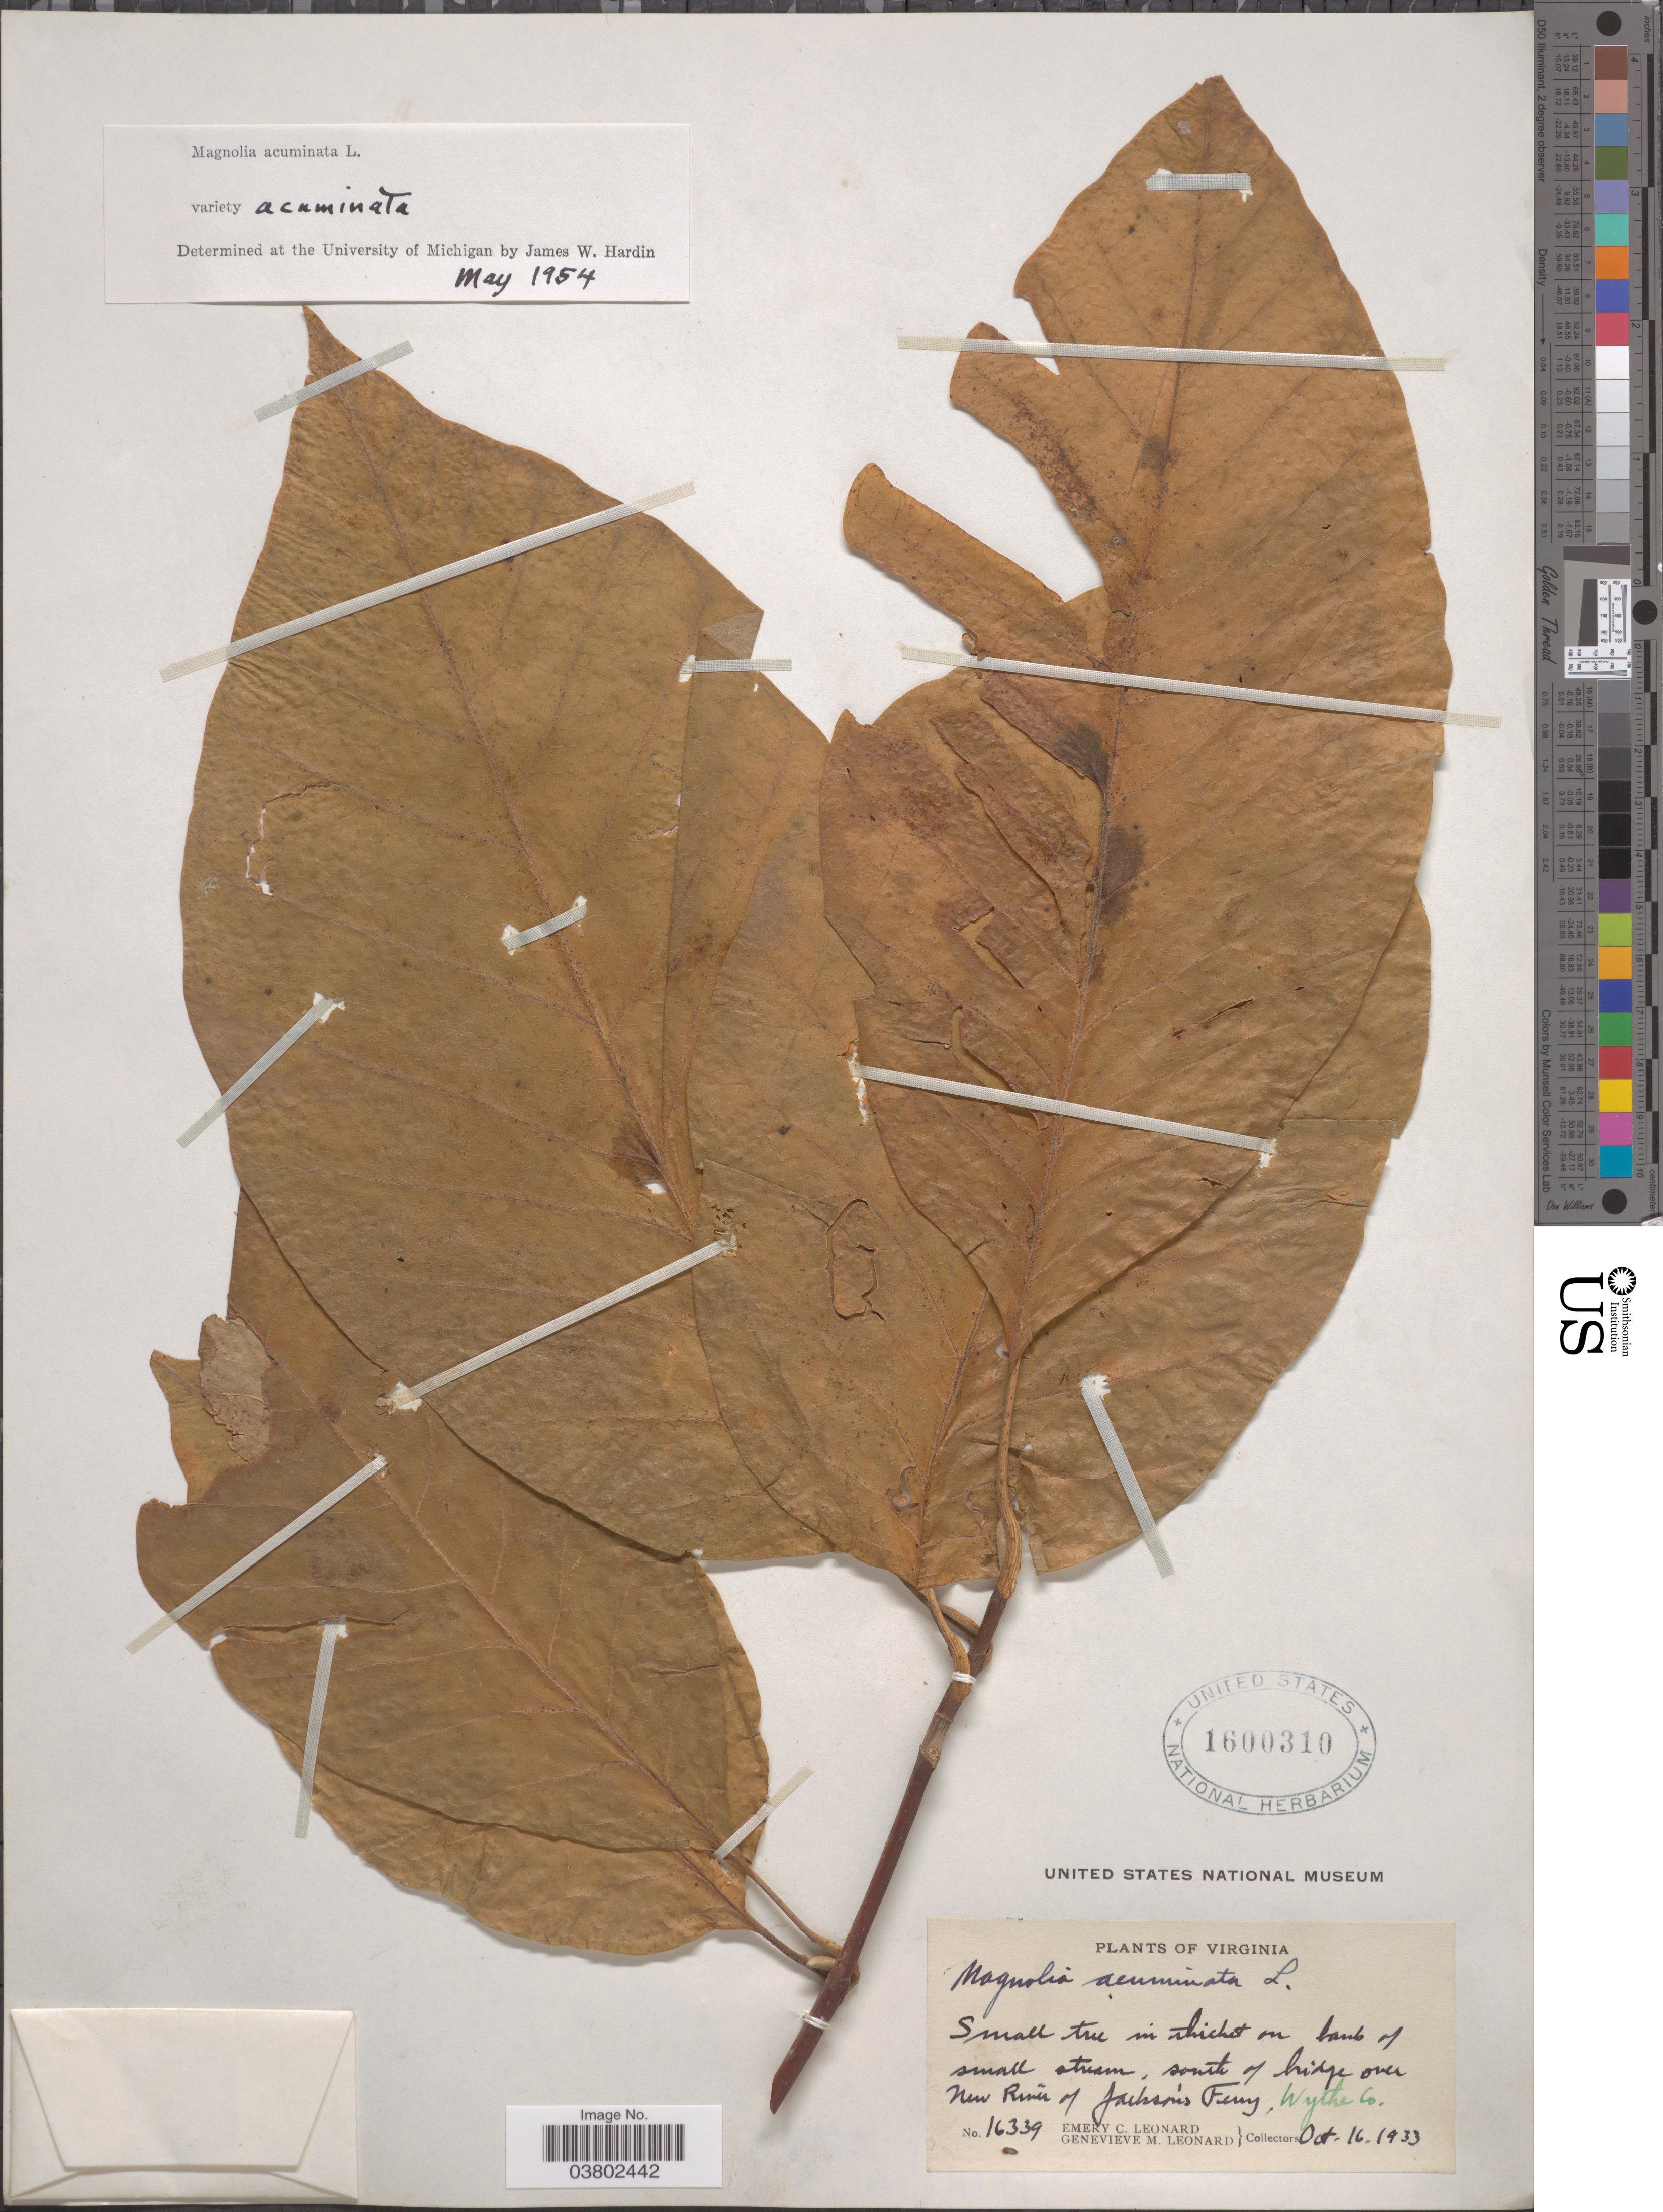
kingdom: Plantae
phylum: Tracheophyta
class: Magnoliopsida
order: Magnoliales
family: Magnoliaceae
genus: Magnolia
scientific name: Magnolia acuminata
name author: (L.) L.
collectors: E. C. Leonard & G. M. Leonard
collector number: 16339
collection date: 1933-10-16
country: United States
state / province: Virginia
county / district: Wythe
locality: South of bridge over New River of Jackson's Ferry, Wythe Co.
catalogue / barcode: US 1600310